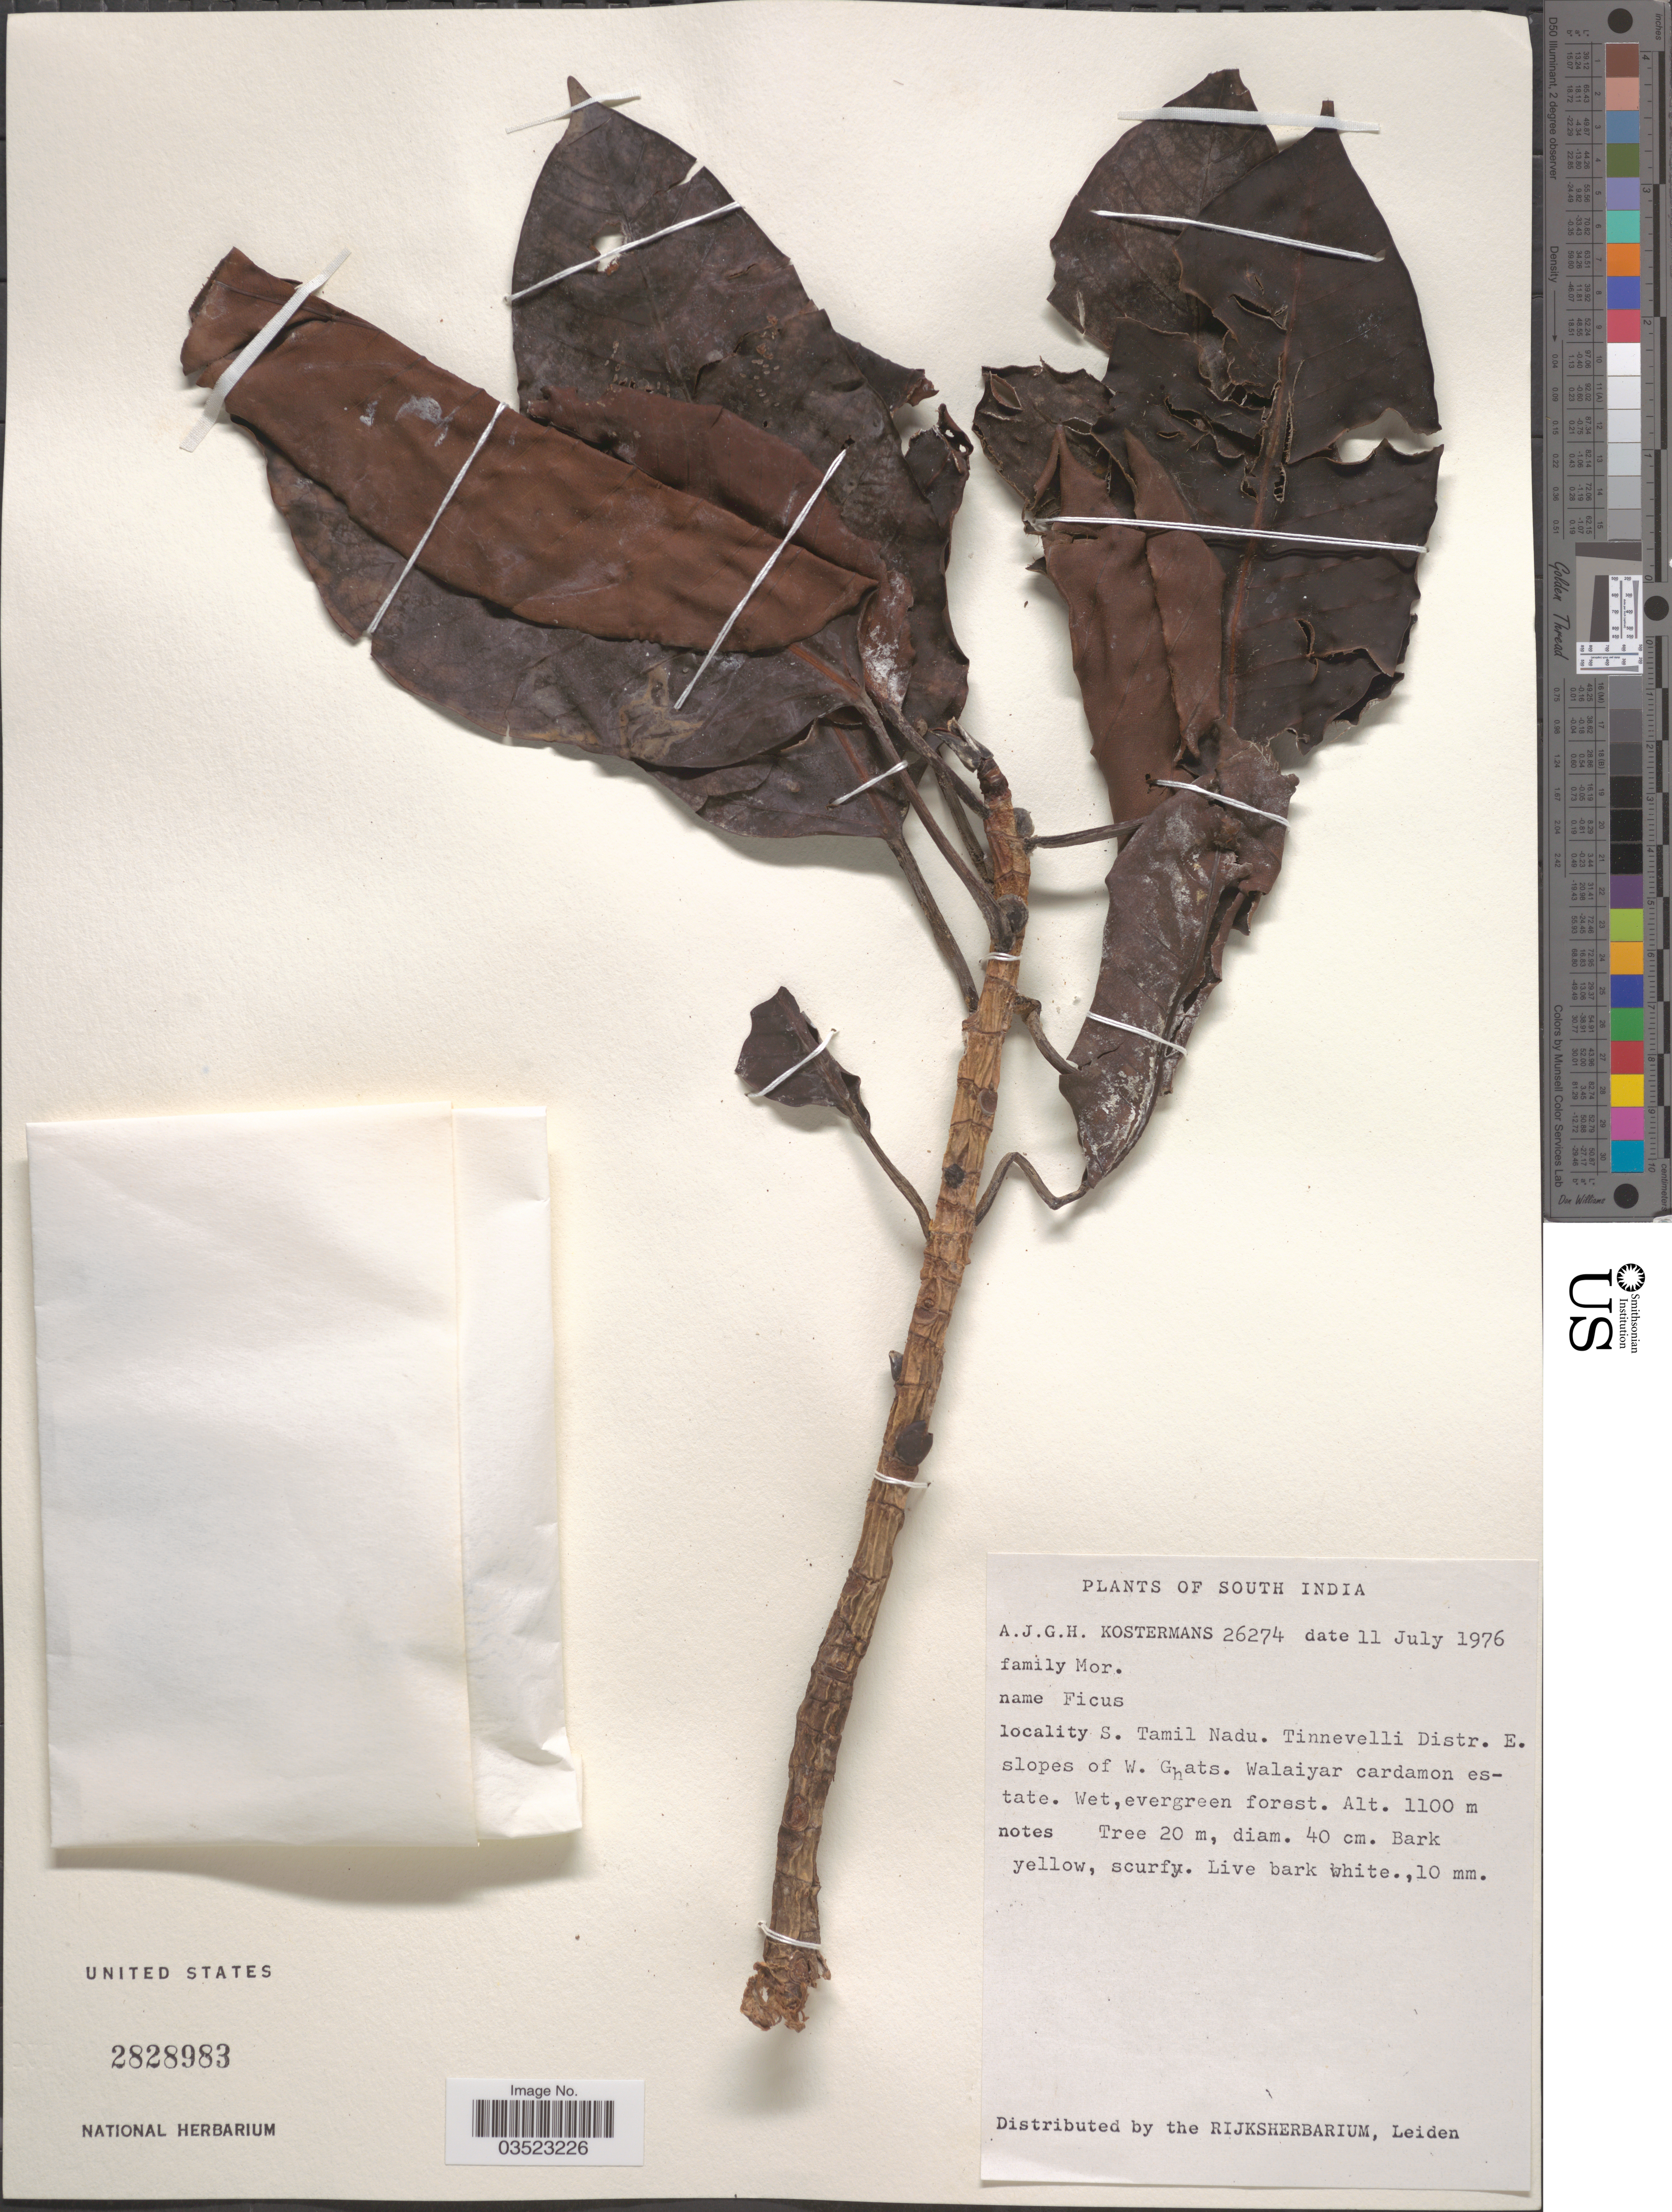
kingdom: Plantae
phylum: Tracheophyta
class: Magnoliopsida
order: Rosales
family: Moraceae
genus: Ficus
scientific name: Ficus sp.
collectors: A. J. G. Kostermans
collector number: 26274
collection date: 1976-07-11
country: India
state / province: Tamil Nadu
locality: South India. S. Tamil Nadu. Tinnevelli Distr. E. slopes of W. Ghats. Walaiyar cardamon estate.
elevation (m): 1100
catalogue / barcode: US 2828983